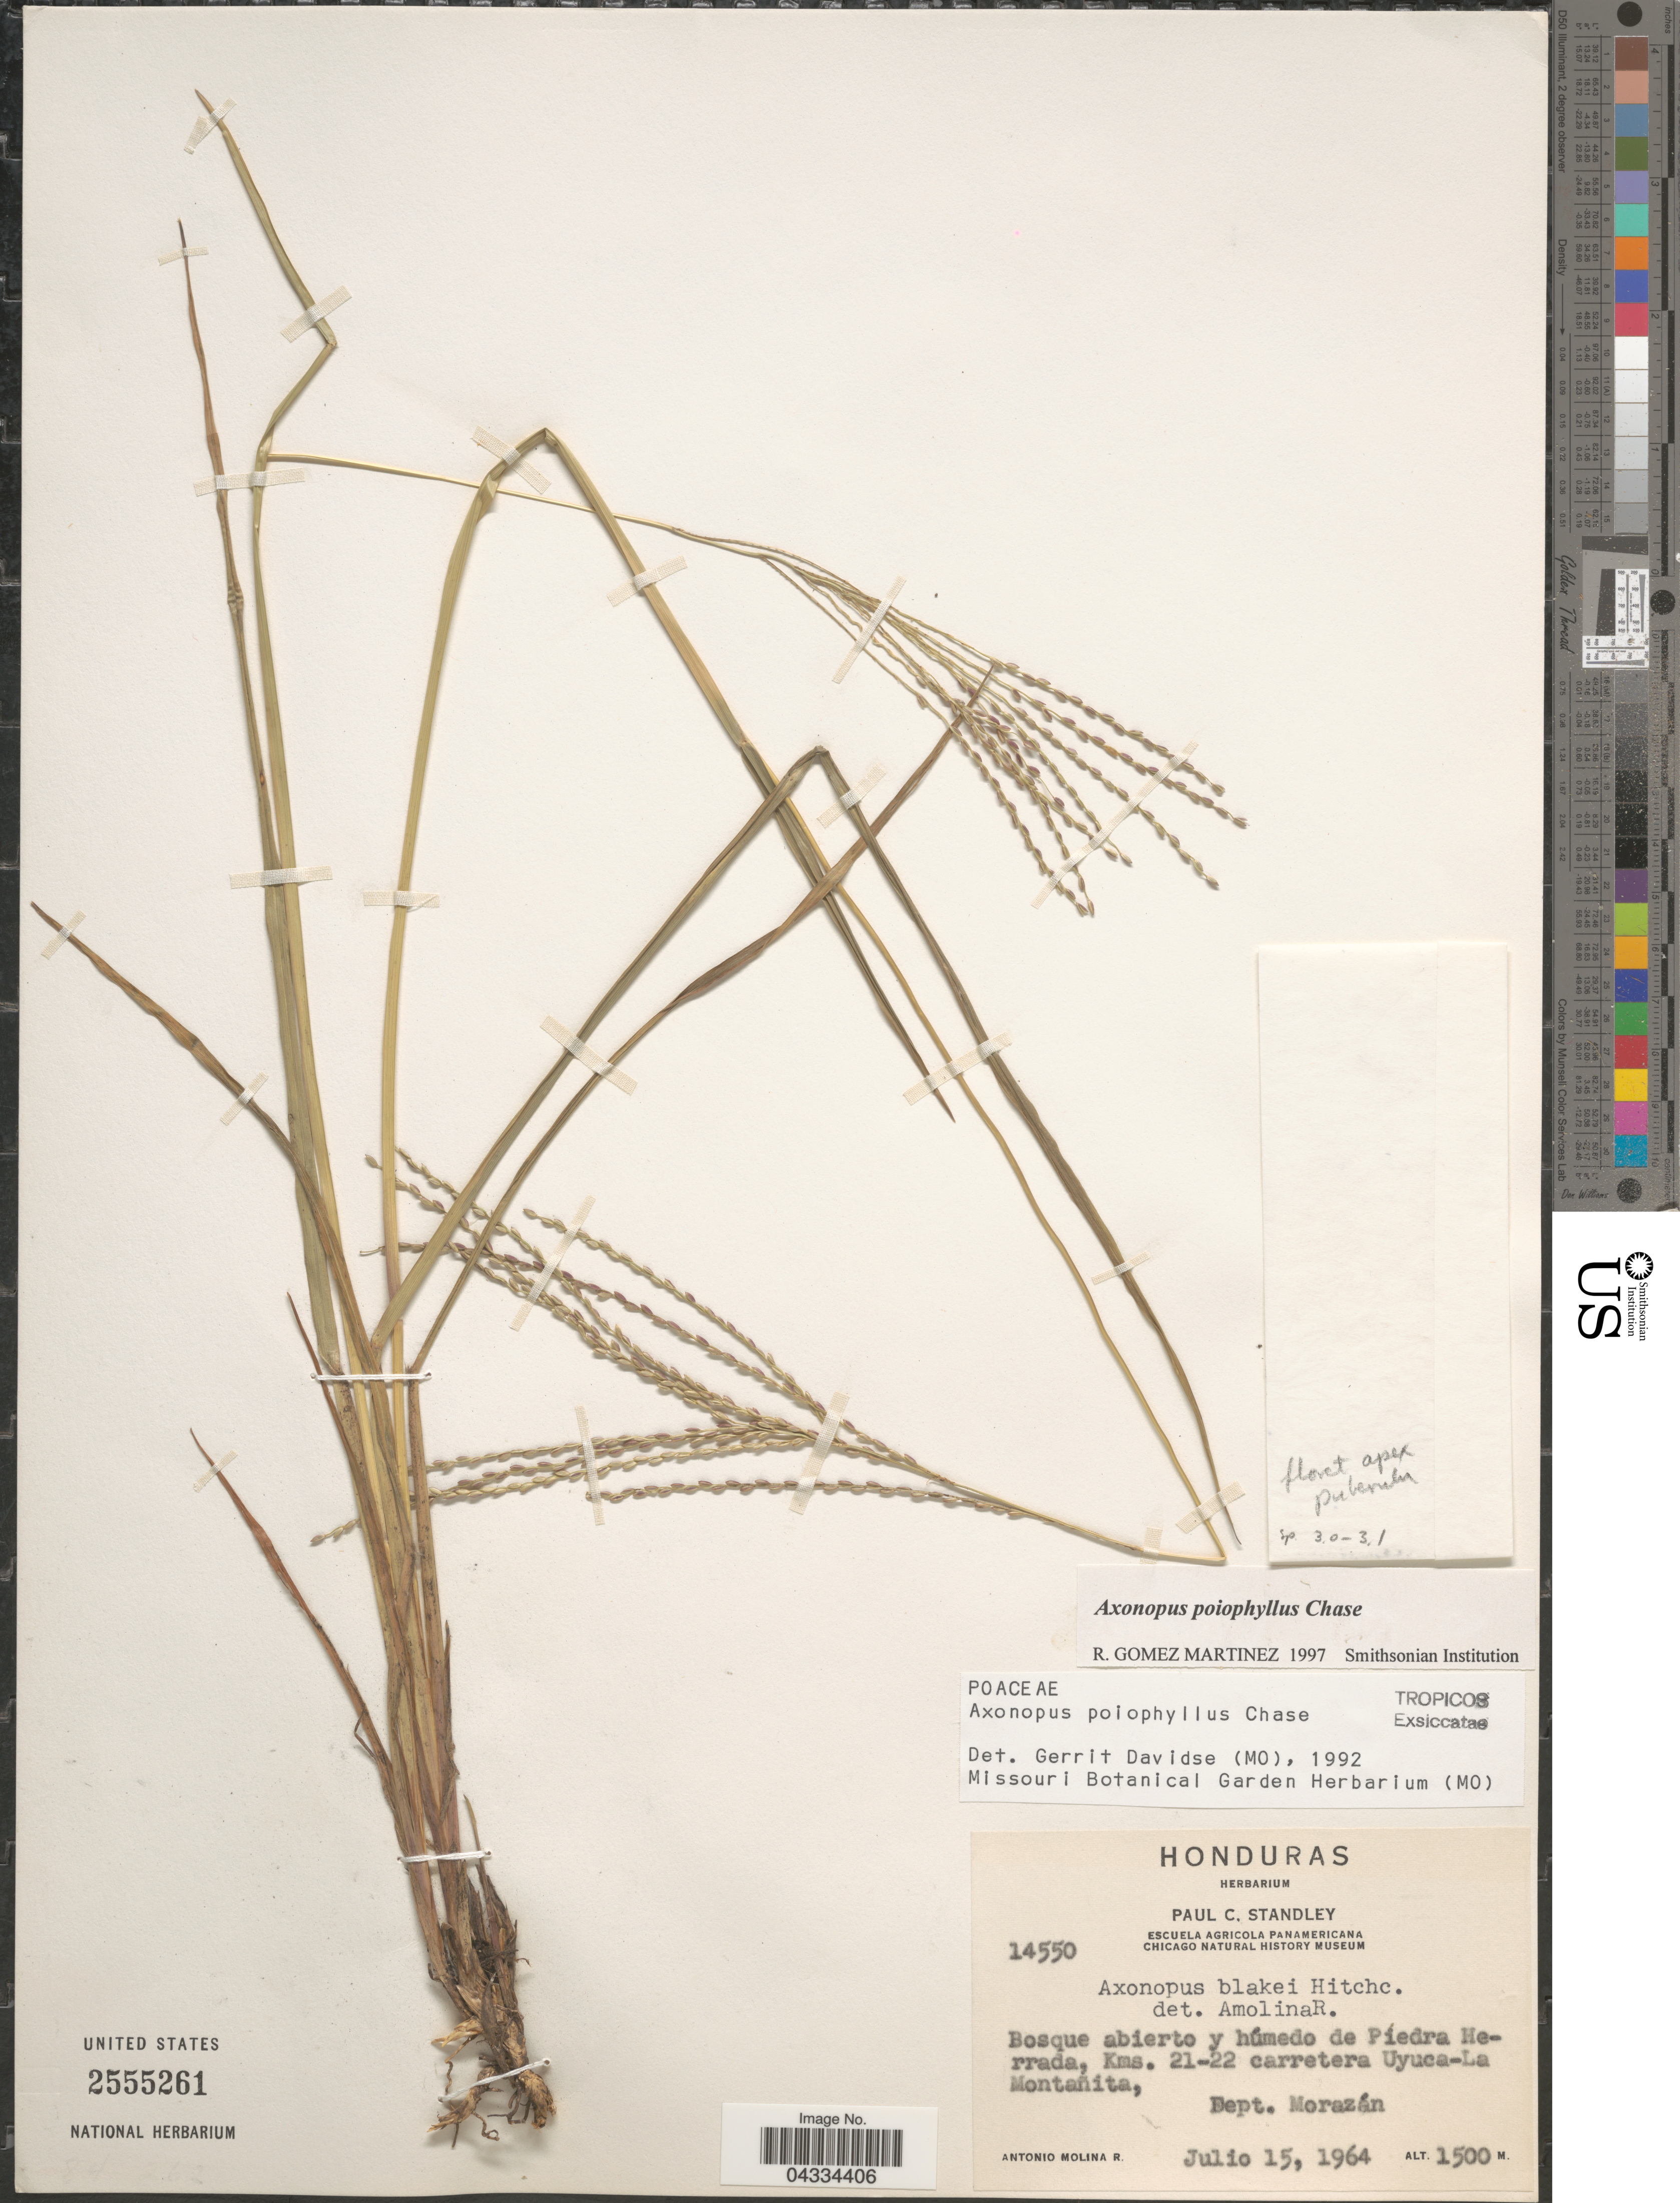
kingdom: Plantae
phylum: Tracheophyta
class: Liliopsida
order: Poales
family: Poaceae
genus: Axonopus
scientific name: Axonopus poiophyllus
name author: Chase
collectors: A. Molina R.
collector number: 14550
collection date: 1964-07-15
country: Honduras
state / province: Fco. Morazán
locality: Bosque abierto y húmedo de Píedra Herrada, Kms. 21-22 carretera Uyuca- La Montanita, Dept. Morazán.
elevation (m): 1500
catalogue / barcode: US 2555261